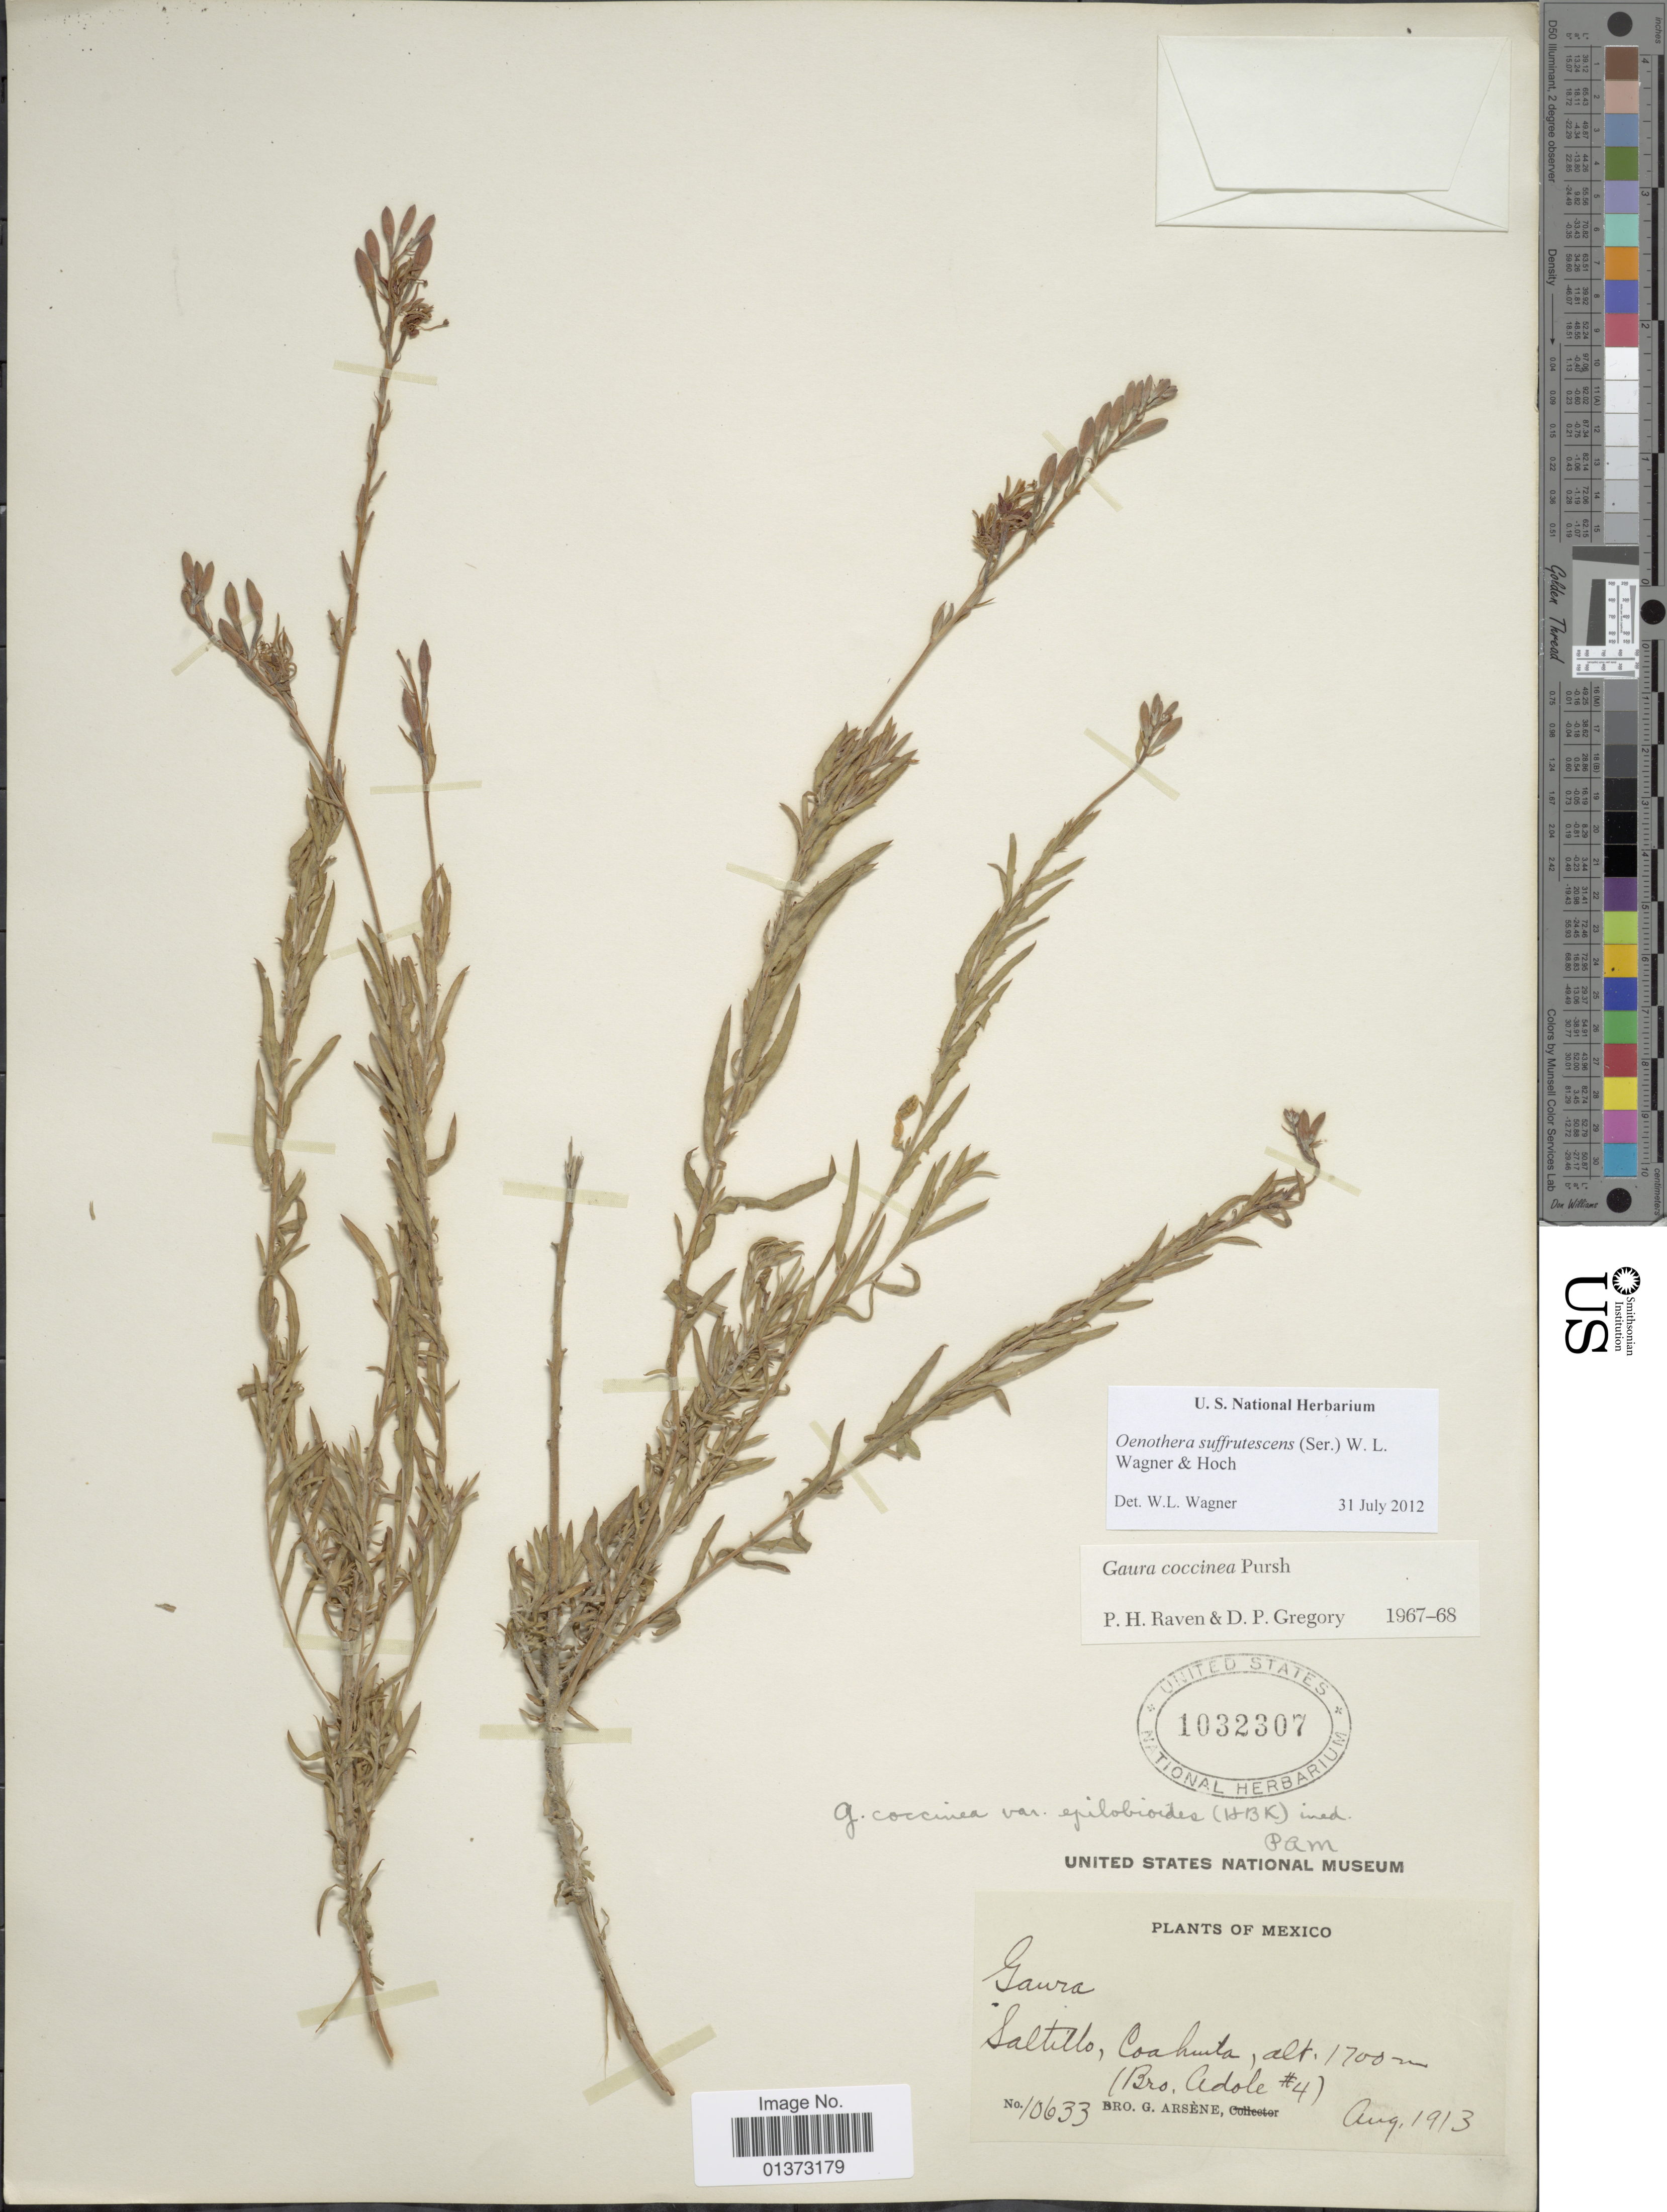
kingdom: Plantae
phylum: Tracheophyta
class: Magnoliopsida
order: Myrtales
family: Onagraceae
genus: Oenothera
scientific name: Oenothera suffrutescens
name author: (Ser.) W.L. Wagner & Hoch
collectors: Bro. Adole & Bro. G. Arsène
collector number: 1063/4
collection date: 1913-08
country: Mexico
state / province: Coahuila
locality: Saltillo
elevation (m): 1700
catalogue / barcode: US 1032307